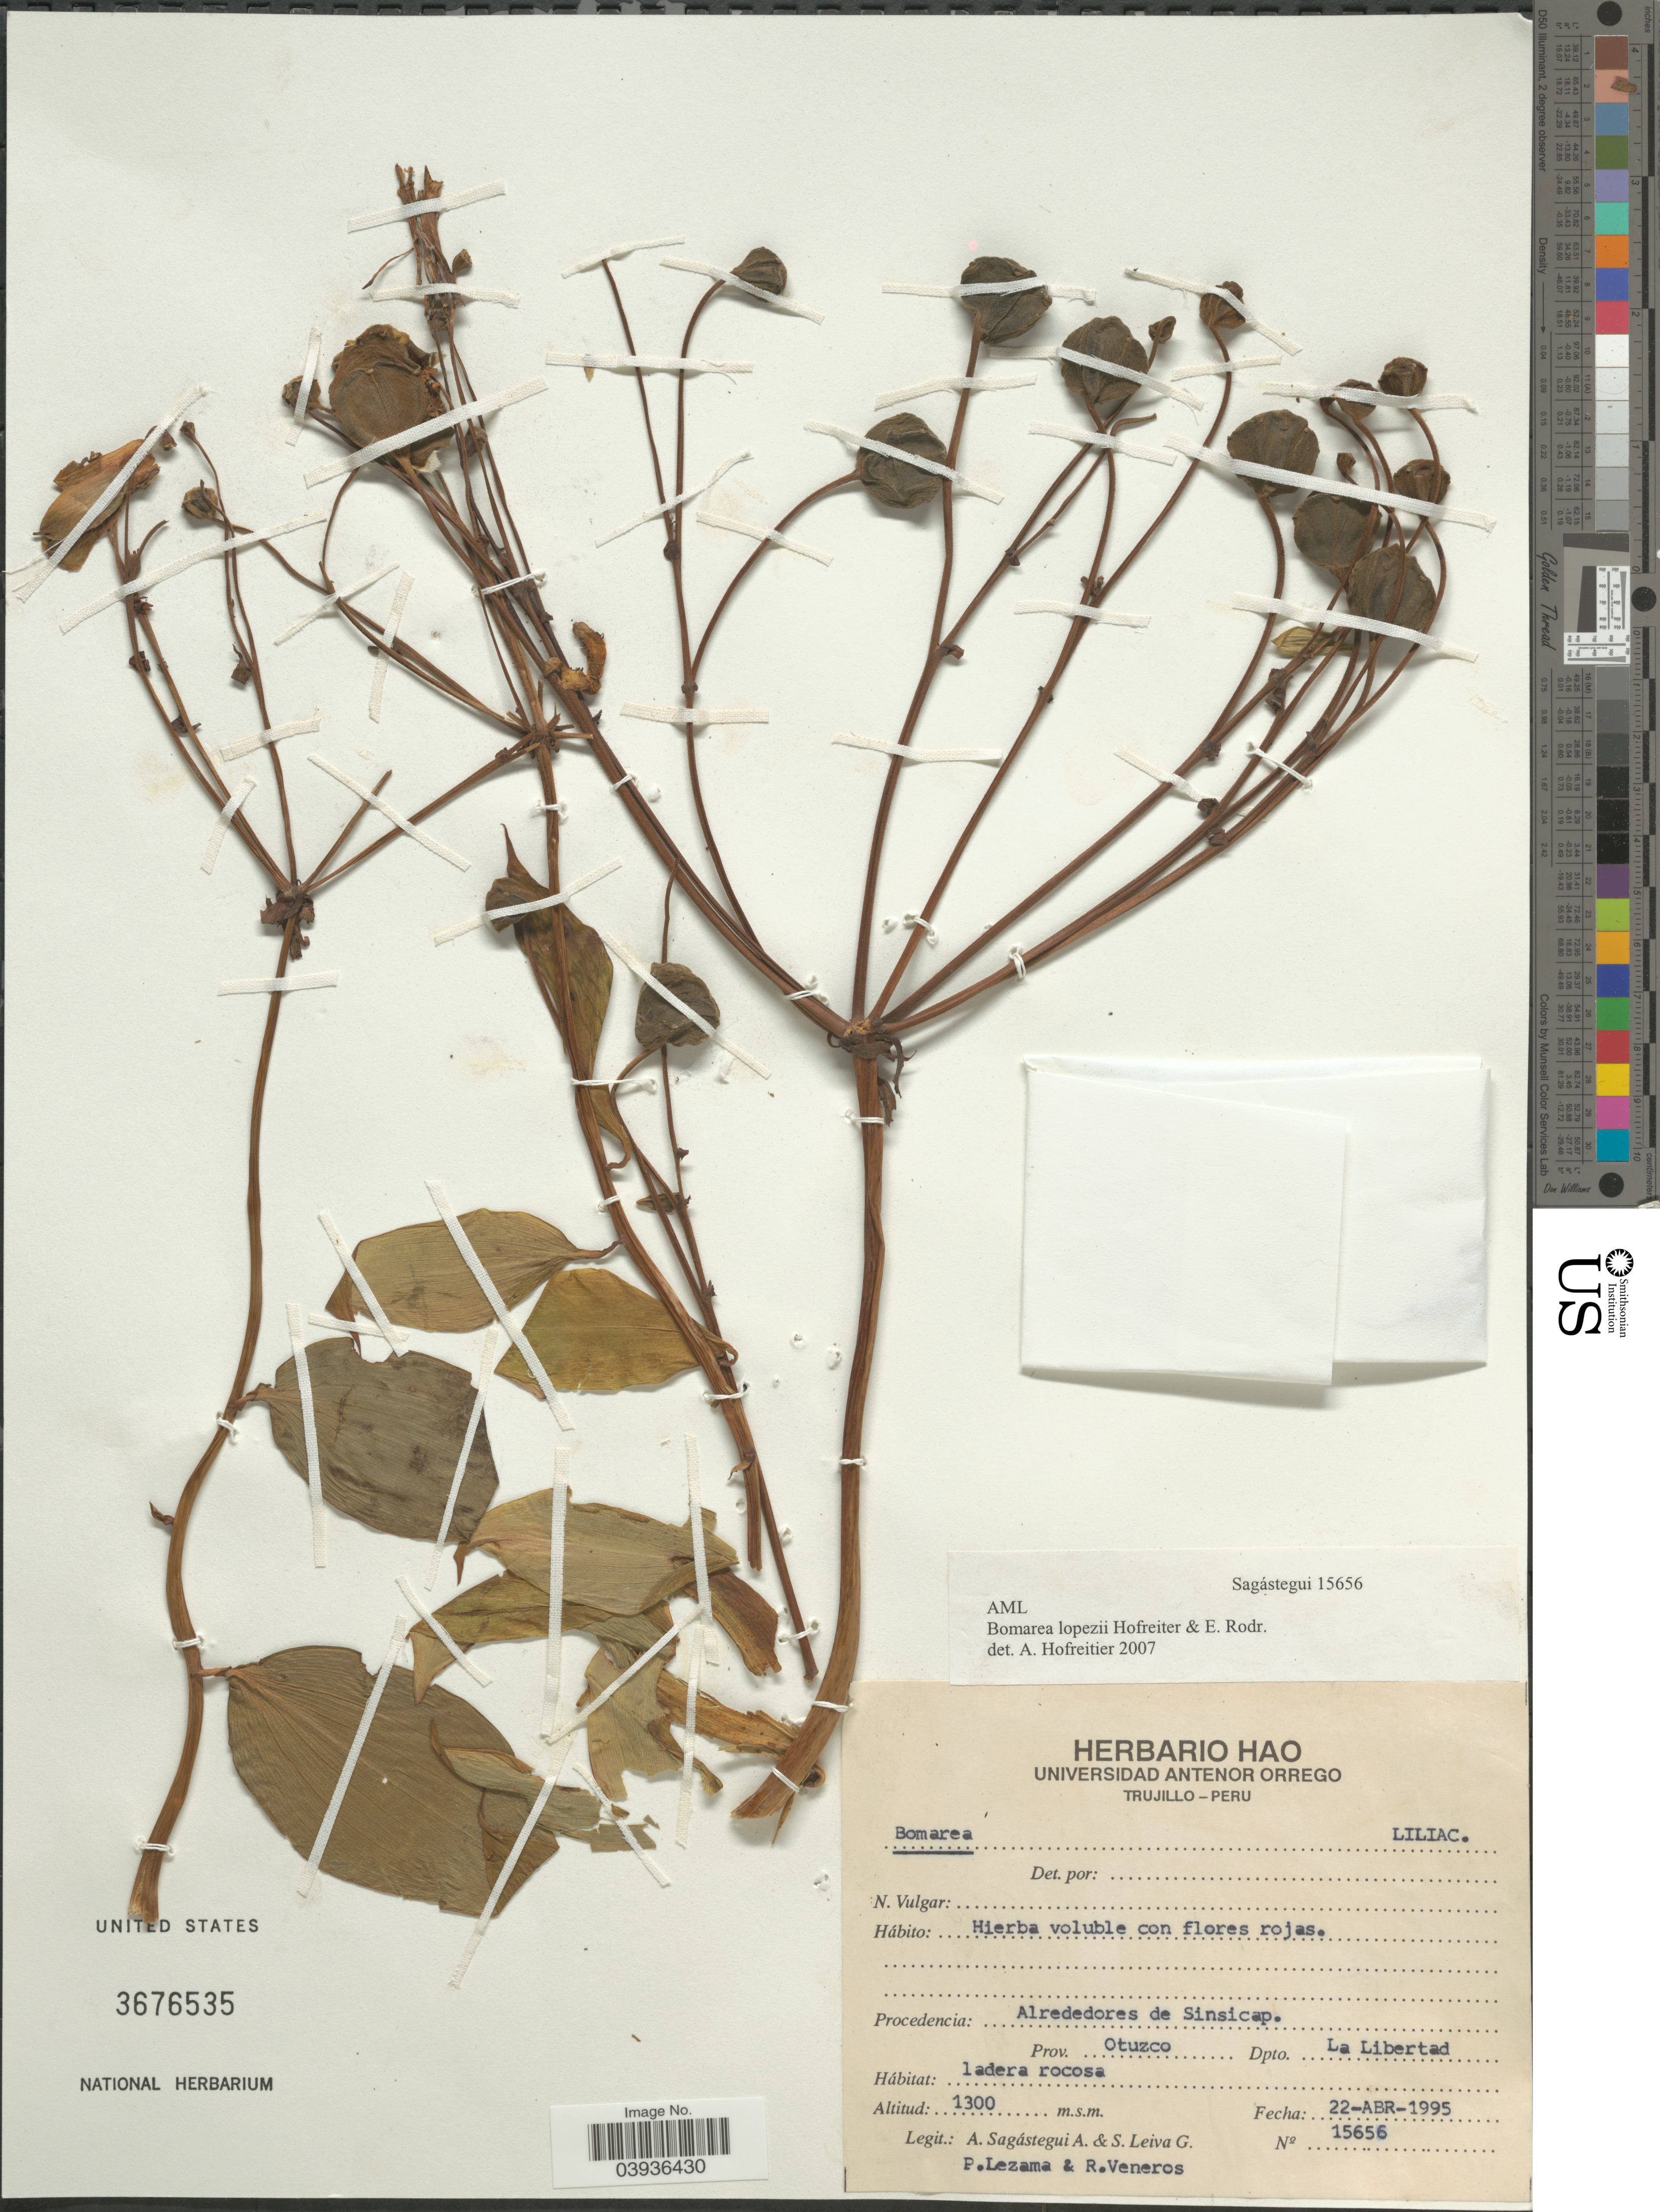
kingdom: Plantae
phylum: Tracheophyta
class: Liliopsida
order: Liliales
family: Alstroemeriaceae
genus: Bomarea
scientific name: Bomarea lopezii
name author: Hofreiter & E. Rodr.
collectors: A. Sagástegui A., S. Leiva G., P. Lezama & R. Veneros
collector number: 15656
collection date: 1995-04-22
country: Peru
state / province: La Libertad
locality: Alrededores de Sinsicap. Prov. Otuzco. Dpto. La Libertad.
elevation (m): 1300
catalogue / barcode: US 3676535